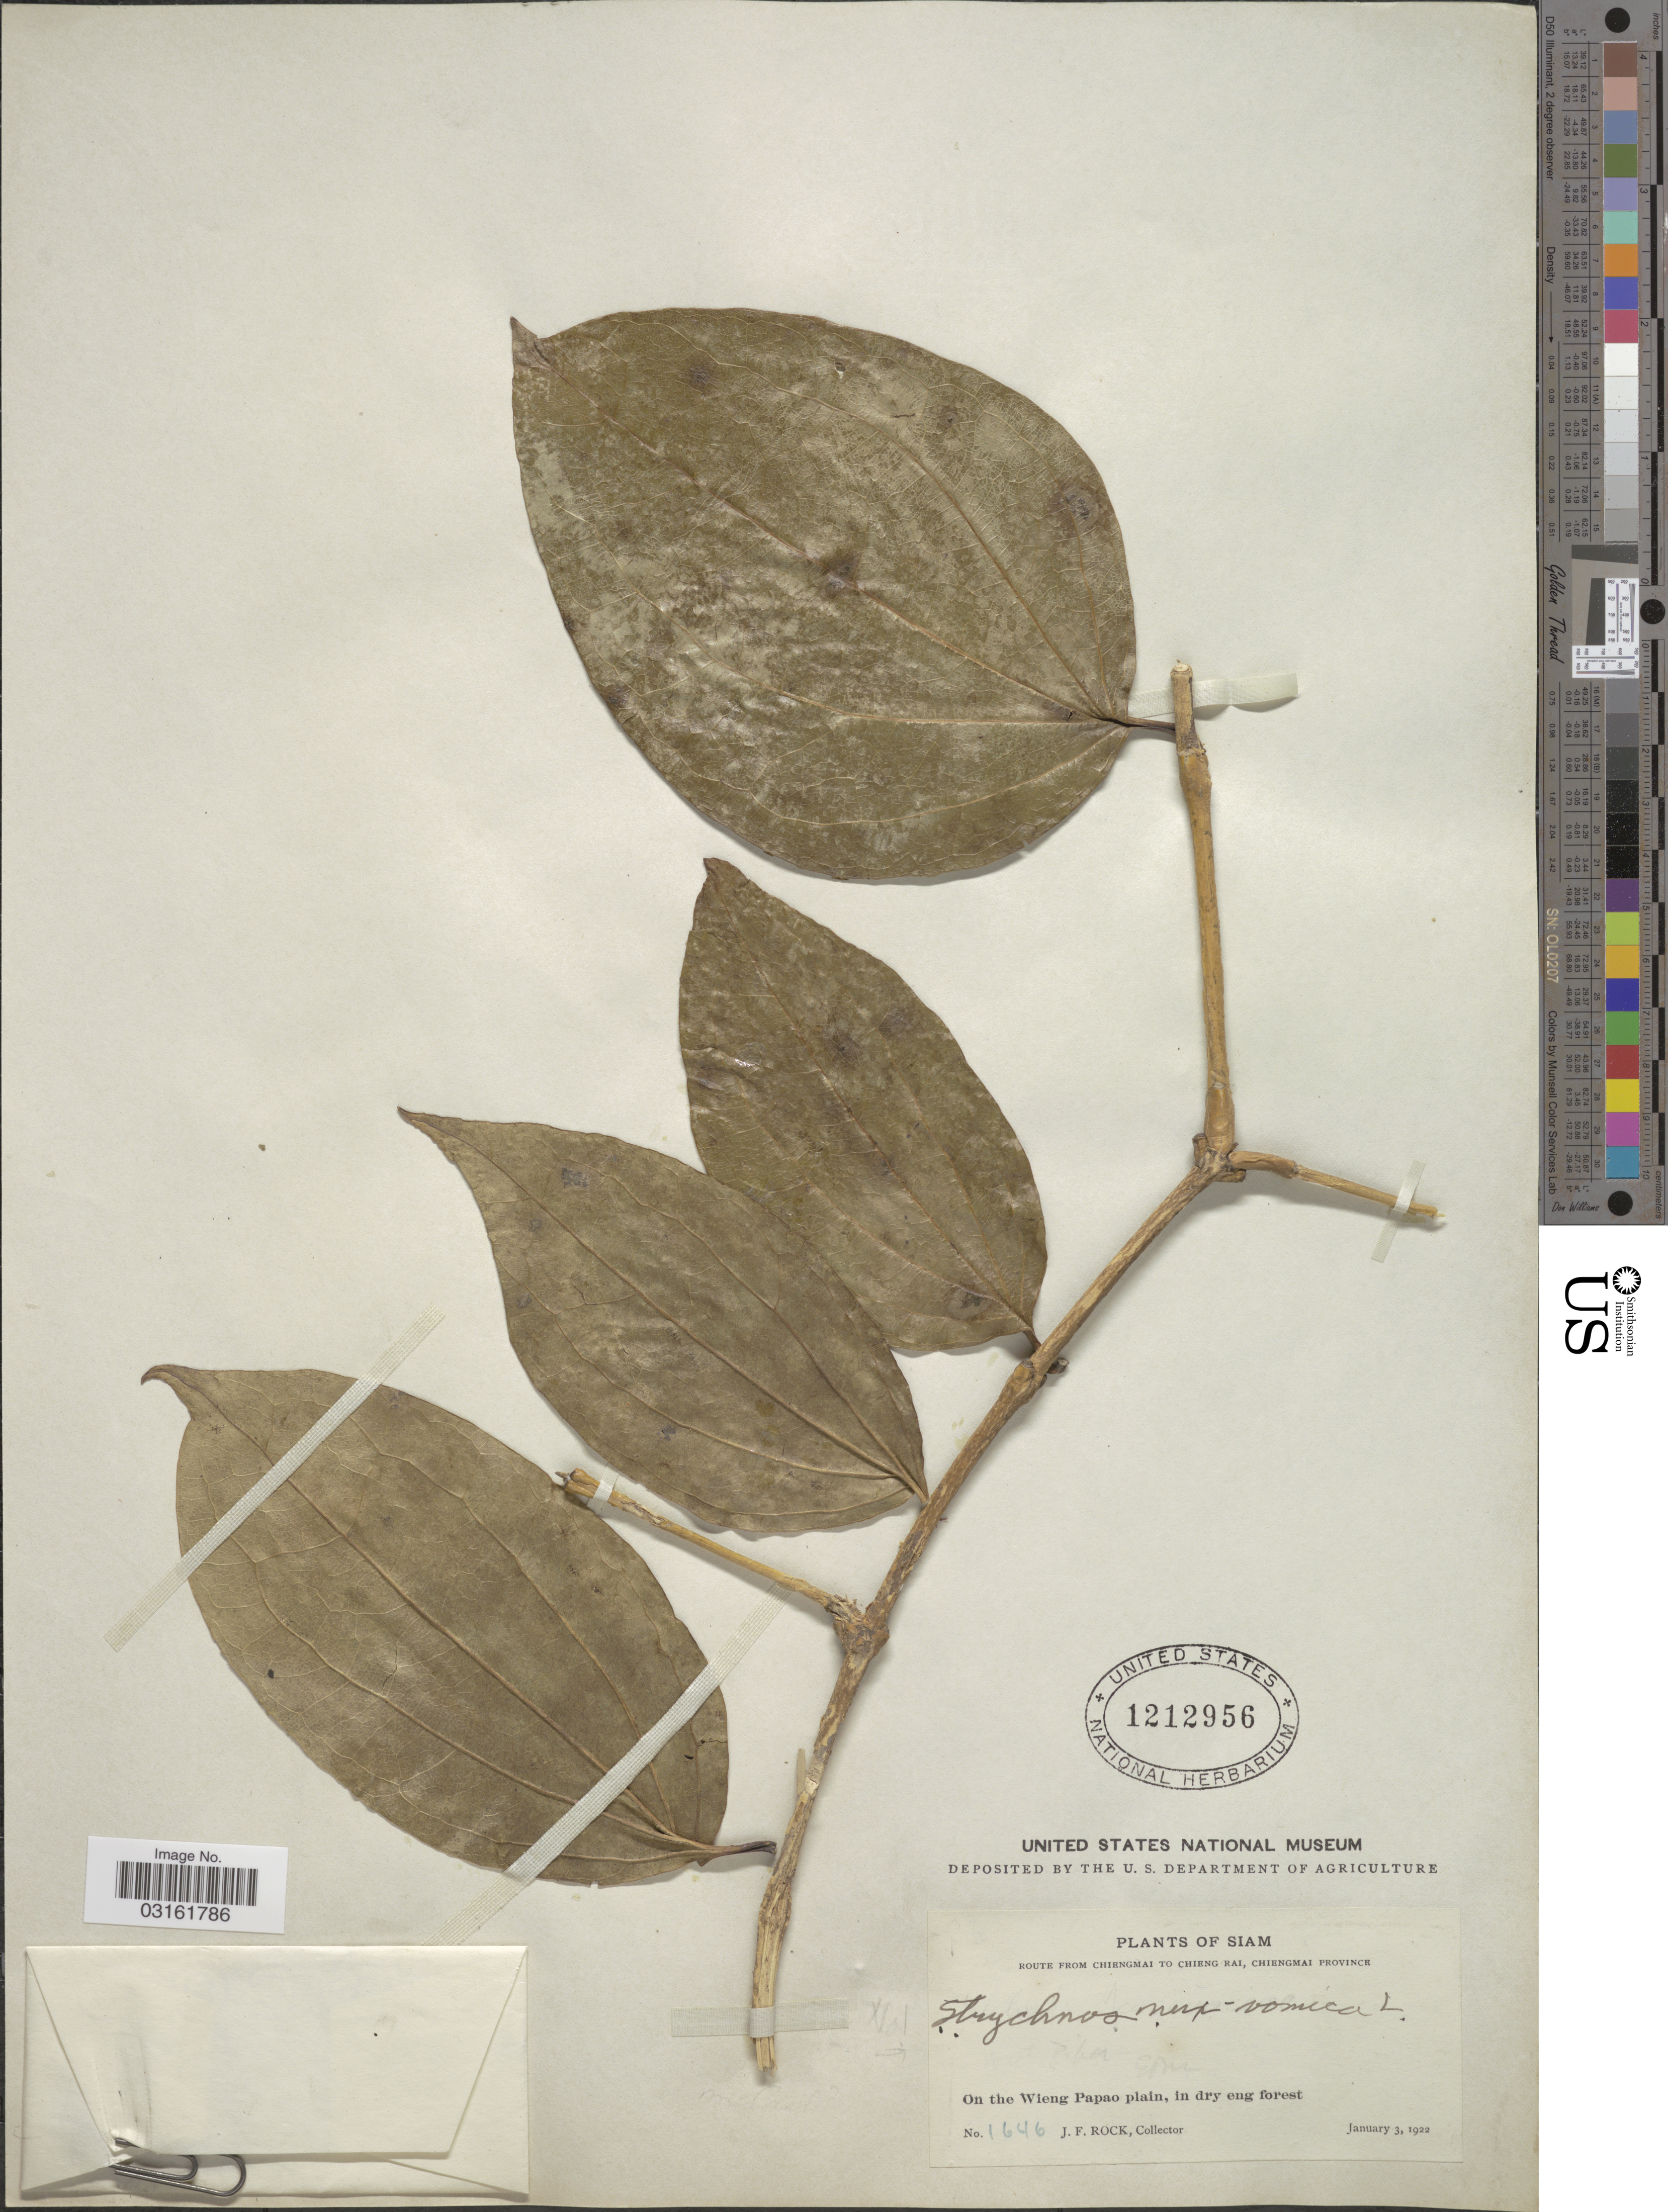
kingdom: Plantae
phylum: Tracheophyta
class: Magnoliopsida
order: Gentianales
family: Loganiaceae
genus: Strychnos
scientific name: Strychnos nux-vomica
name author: L.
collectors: J. Rock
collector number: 1646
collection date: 1922-01-03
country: Thailand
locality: Siam. Route from Chengmai to Chieng Rai, Chiengmai Province. On the Wieng Papao plain.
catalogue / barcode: US 1212956